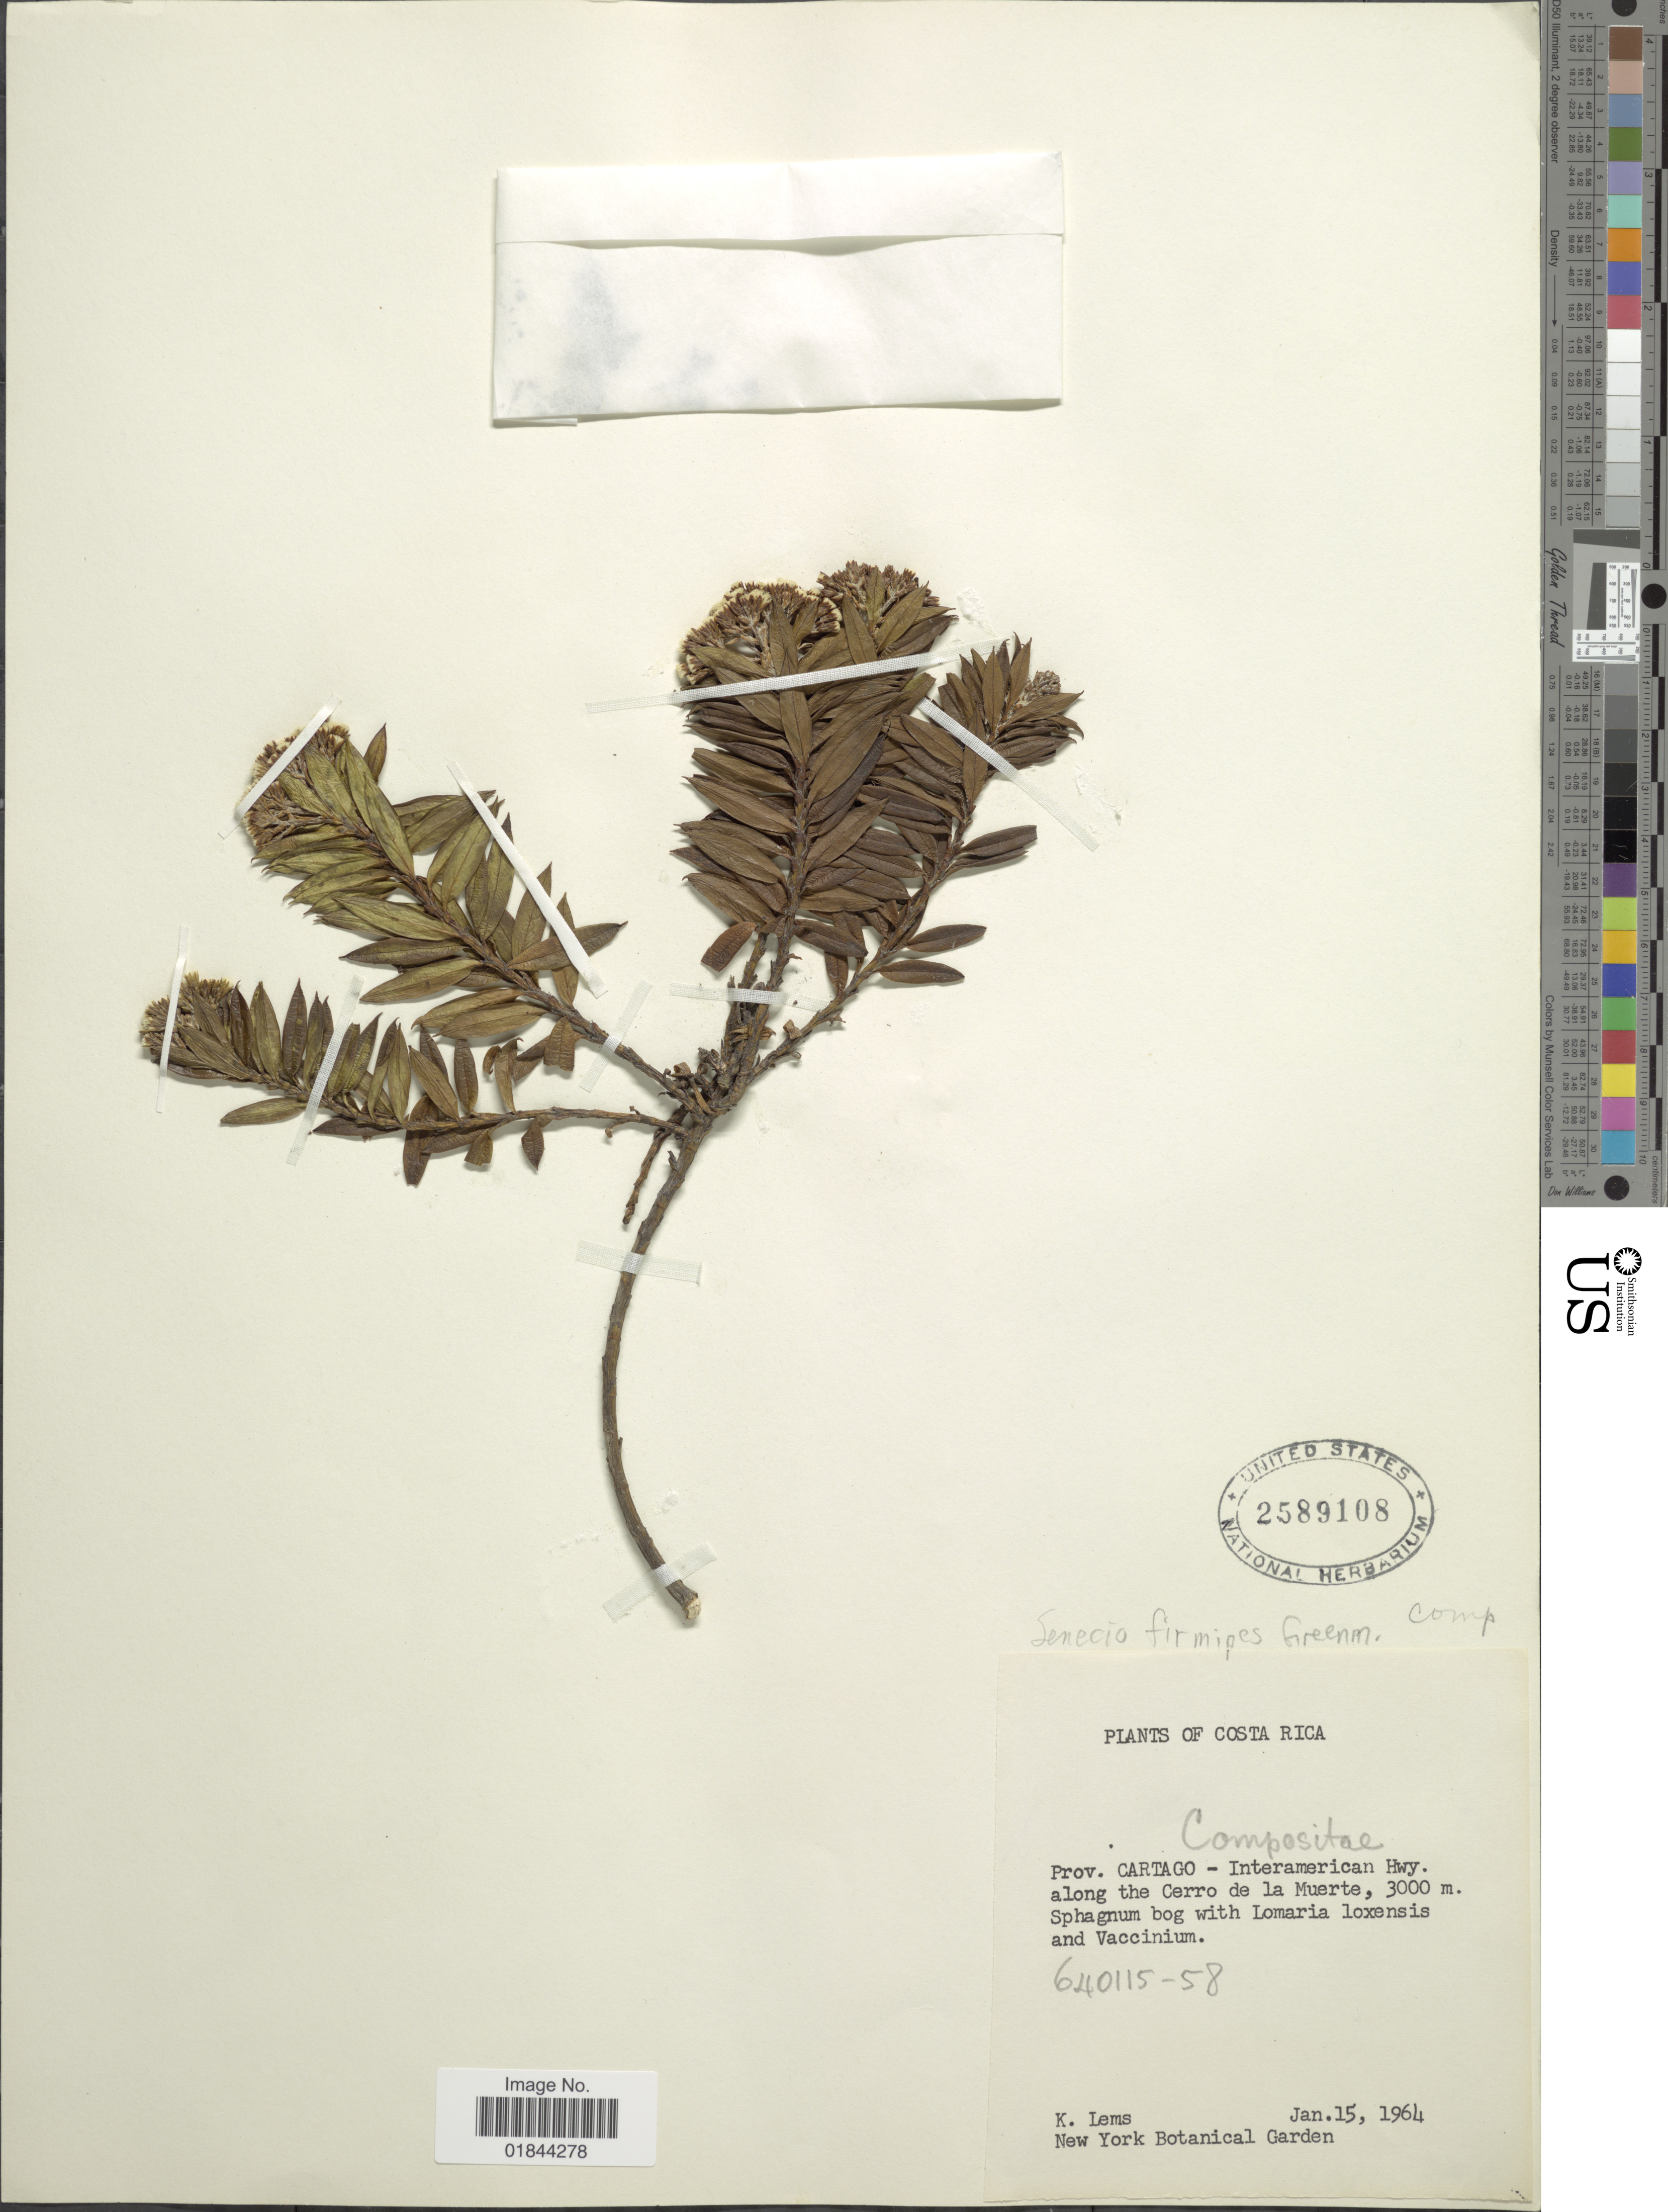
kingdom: Plantae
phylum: Tracheophyta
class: Magnoliopsida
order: Asterales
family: Asteraceae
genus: Pentacalia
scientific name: Pentacalia firmipes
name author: (Greenm.) Cuatrec.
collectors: K. Lems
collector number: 640115-58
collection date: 1964-01-15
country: Costa Rica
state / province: Cartago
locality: Interamerican Hwy. along the Cerro de la Muerte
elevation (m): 3000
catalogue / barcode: US 2589108